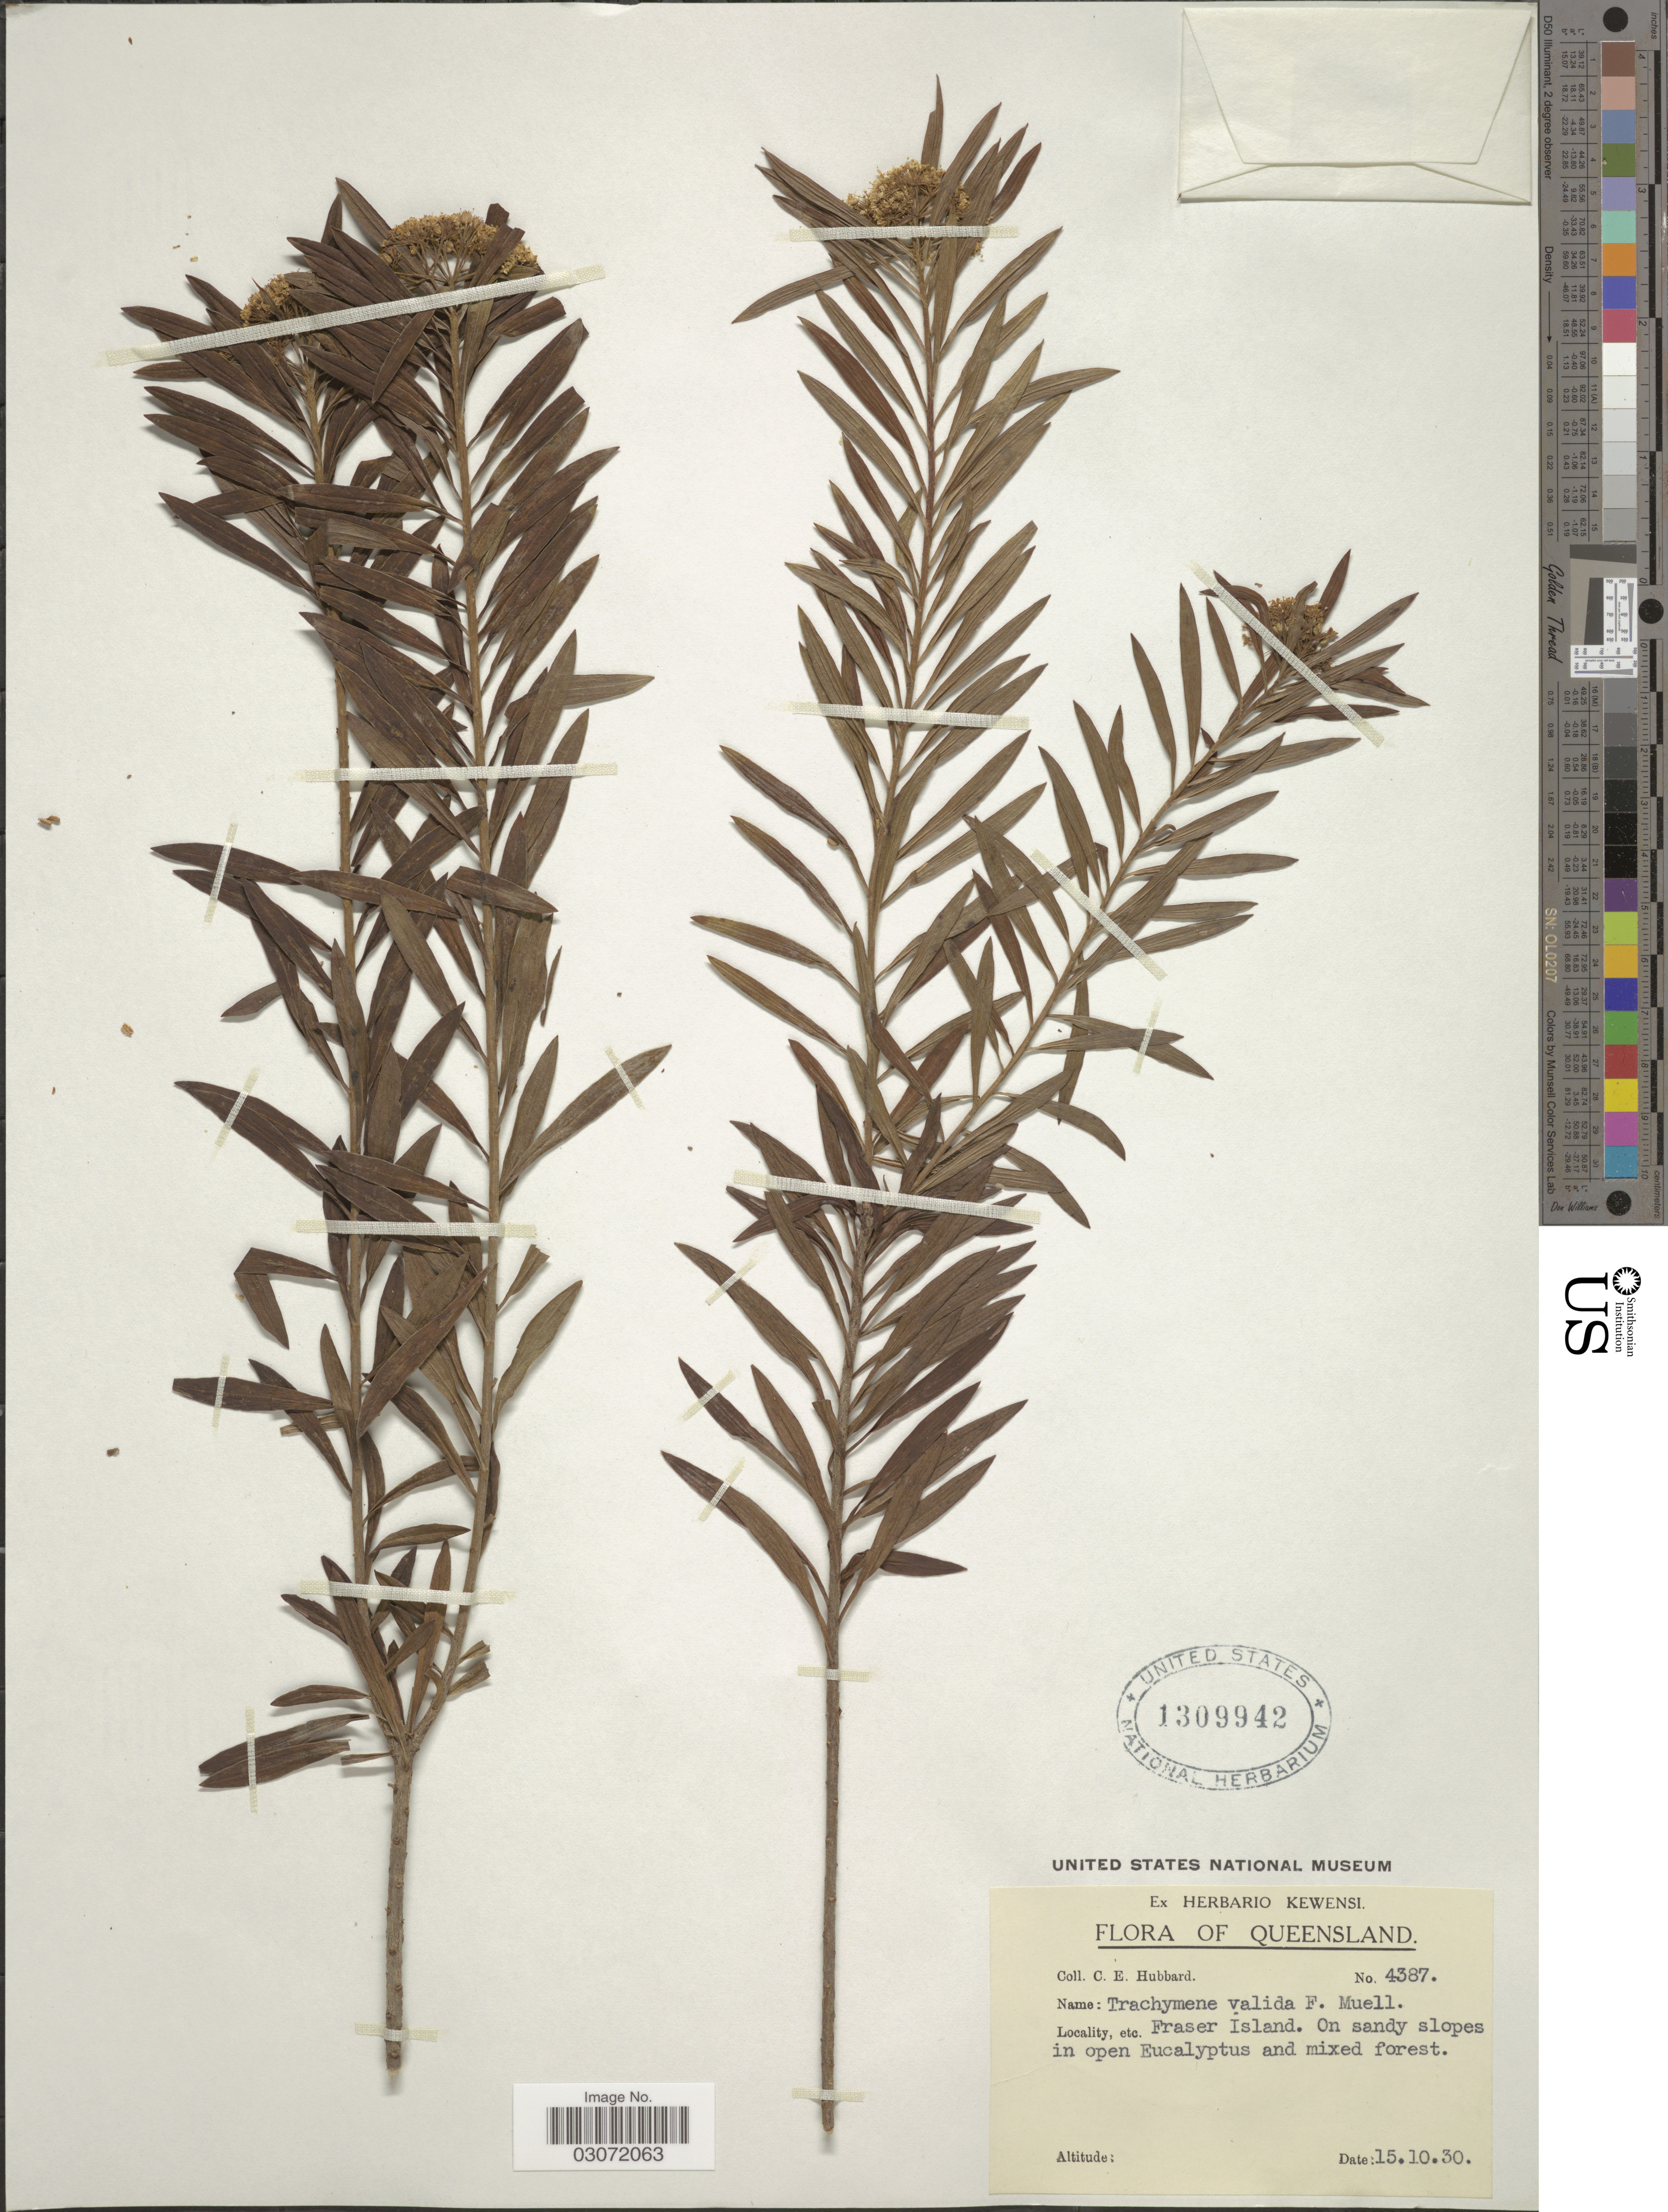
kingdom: Plantae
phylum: Tracheophyta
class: Magnoliopsida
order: Apiales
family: Araliaceae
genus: Trachymene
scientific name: Trachymene valida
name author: F. Muell.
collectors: C. E. Hubbard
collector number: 4387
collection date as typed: Transcribed d/m/y: 15/10/30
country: Australia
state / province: Queensland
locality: Fraser Island.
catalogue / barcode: US 1309942